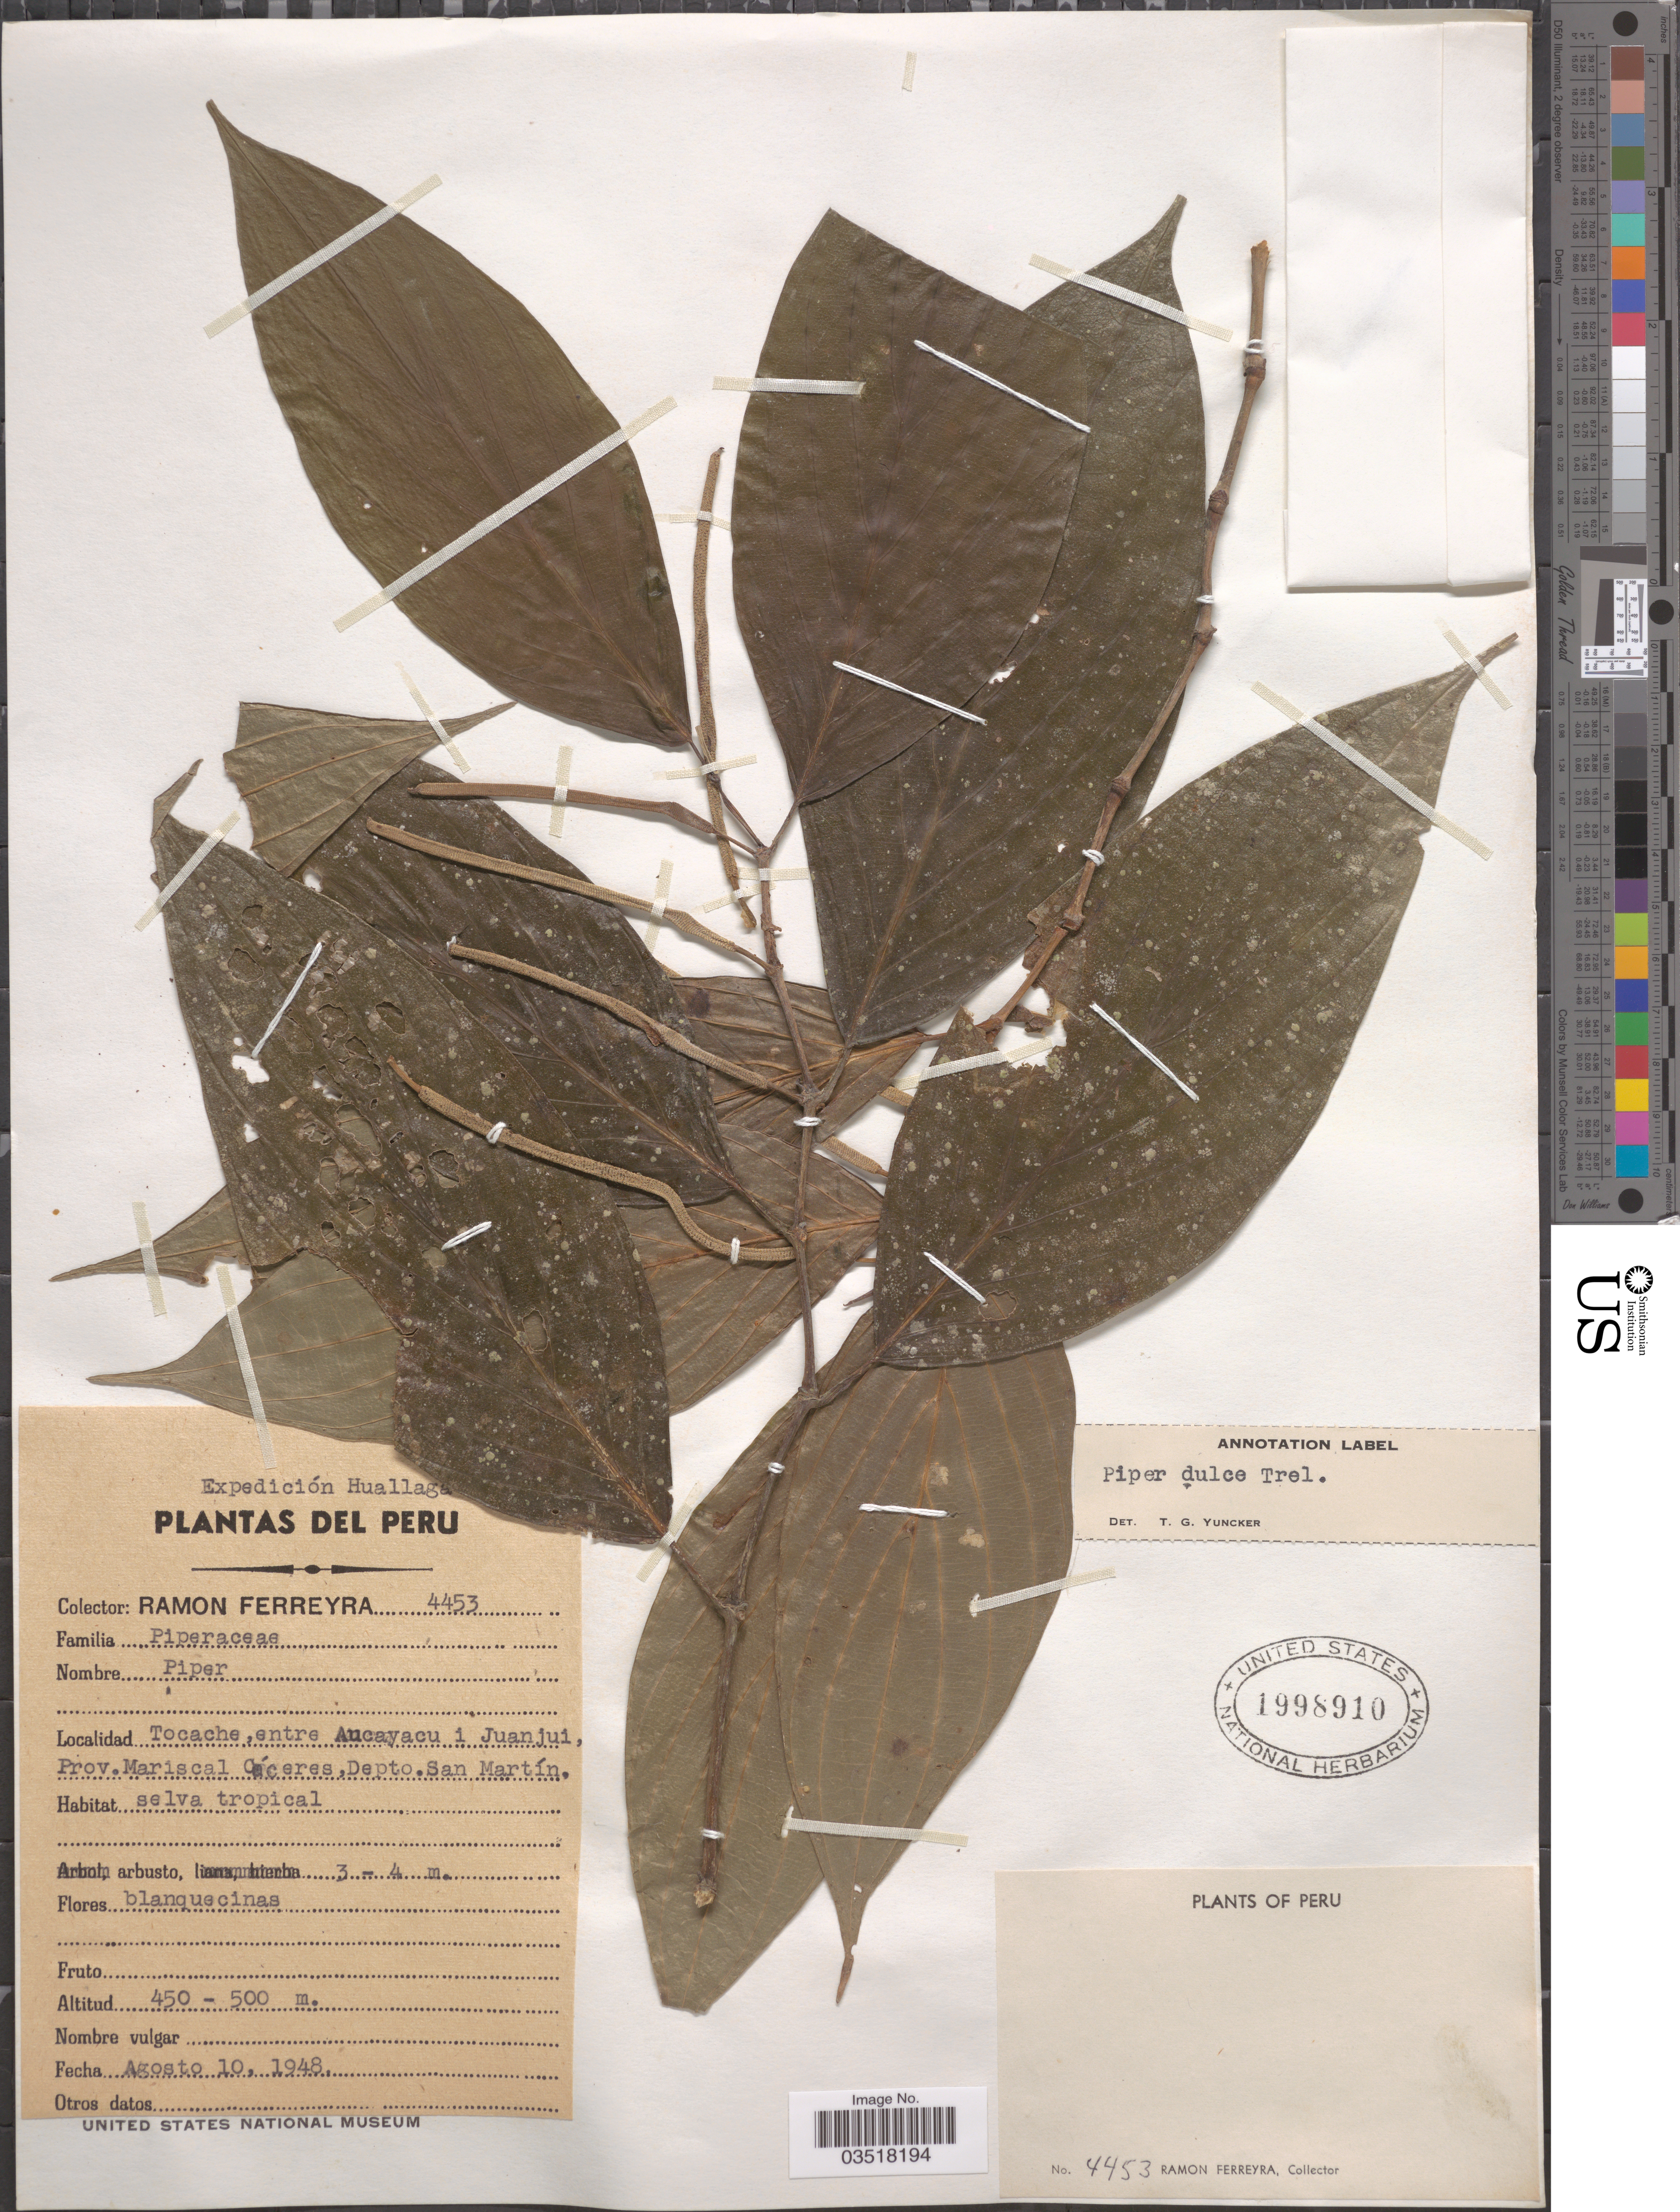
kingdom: Plantae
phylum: Tracheophyta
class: Magnoliopsida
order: Piperales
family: Piperaceae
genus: Piper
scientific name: Piper dulce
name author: Trel. in J.F. Macbr.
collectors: R. A. Ferreyra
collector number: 4453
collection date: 1948-08-10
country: Peru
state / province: San Martín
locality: Tocache, entre Ancayacu i Juanjui, Prov. Mariscal Cáceres, Depto. San Martín.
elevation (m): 450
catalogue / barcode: US 1998910